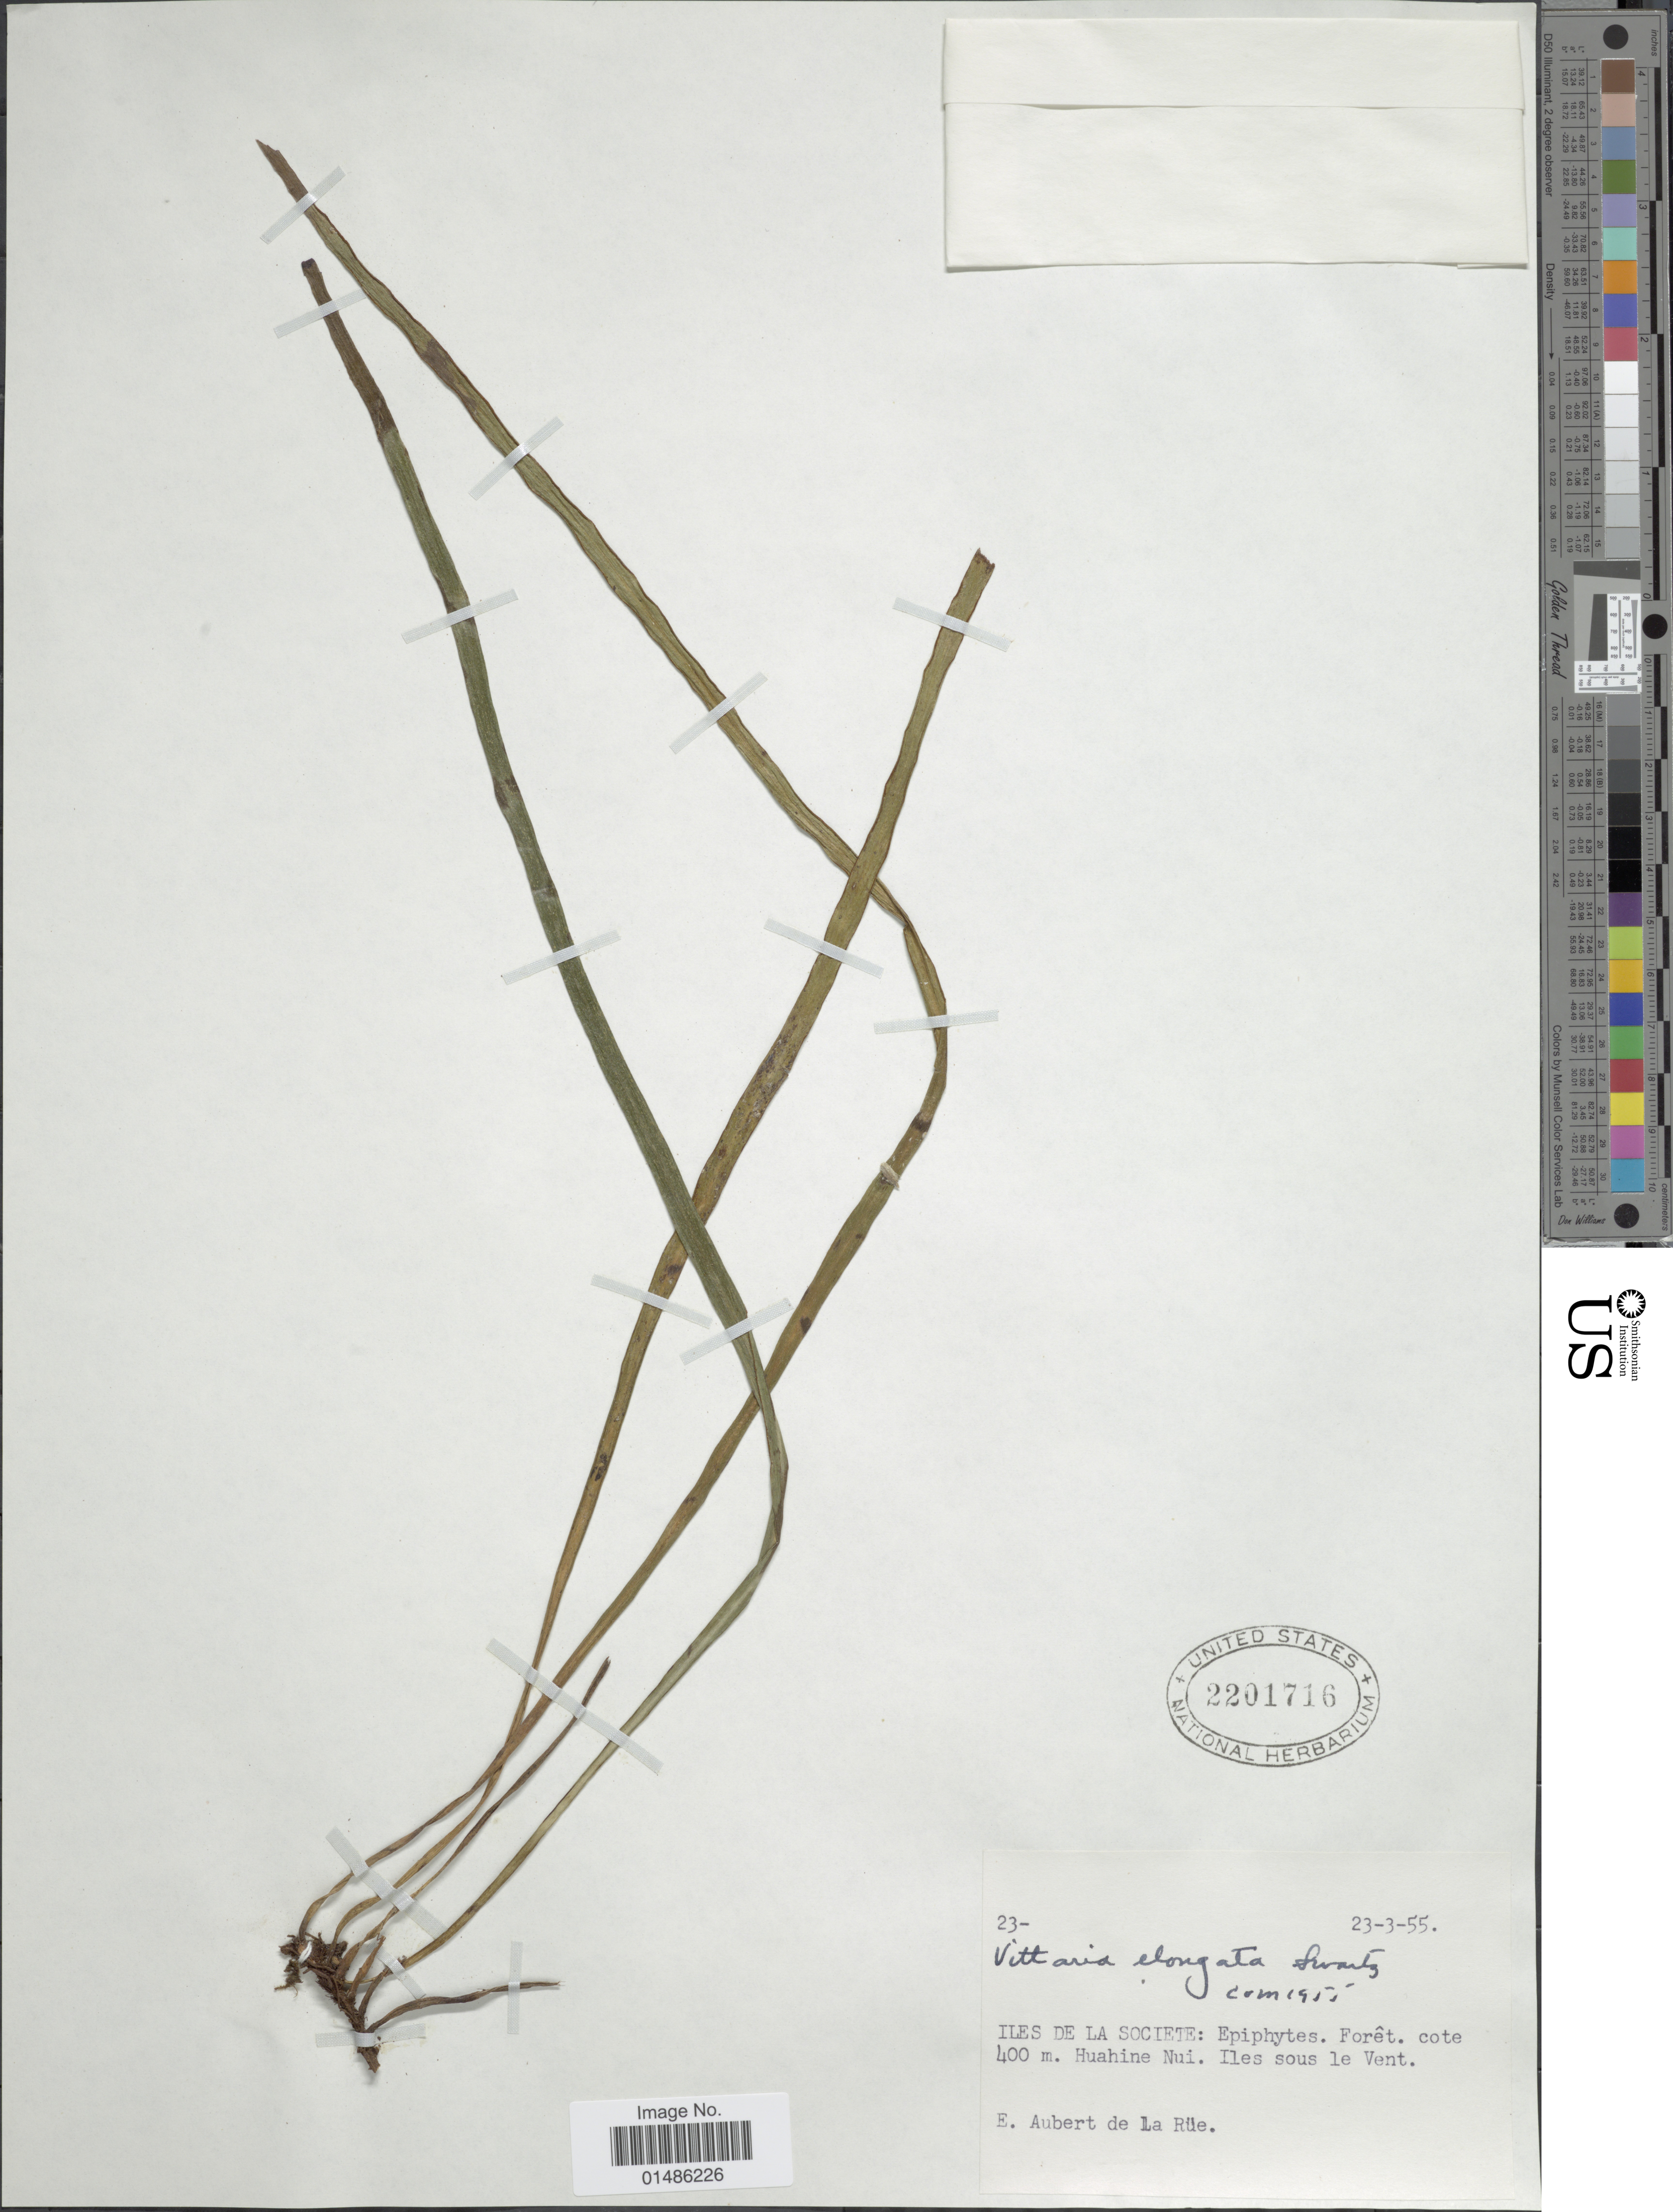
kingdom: Plantae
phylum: Tracheophyta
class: Polypodiopsida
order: Polypodiales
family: Pteridaceae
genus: Haplopteris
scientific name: Haplopteris elongata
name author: (Sw.) Crane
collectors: E. Aubert de La Rüe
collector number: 23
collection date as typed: Transcribed d/m/y: 23/3/55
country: French Polynesia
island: Huahine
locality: Iles de la Societe: Epiphytes. Huahine Nui. Iles sous le Vent.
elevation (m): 400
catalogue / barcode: US 2201716